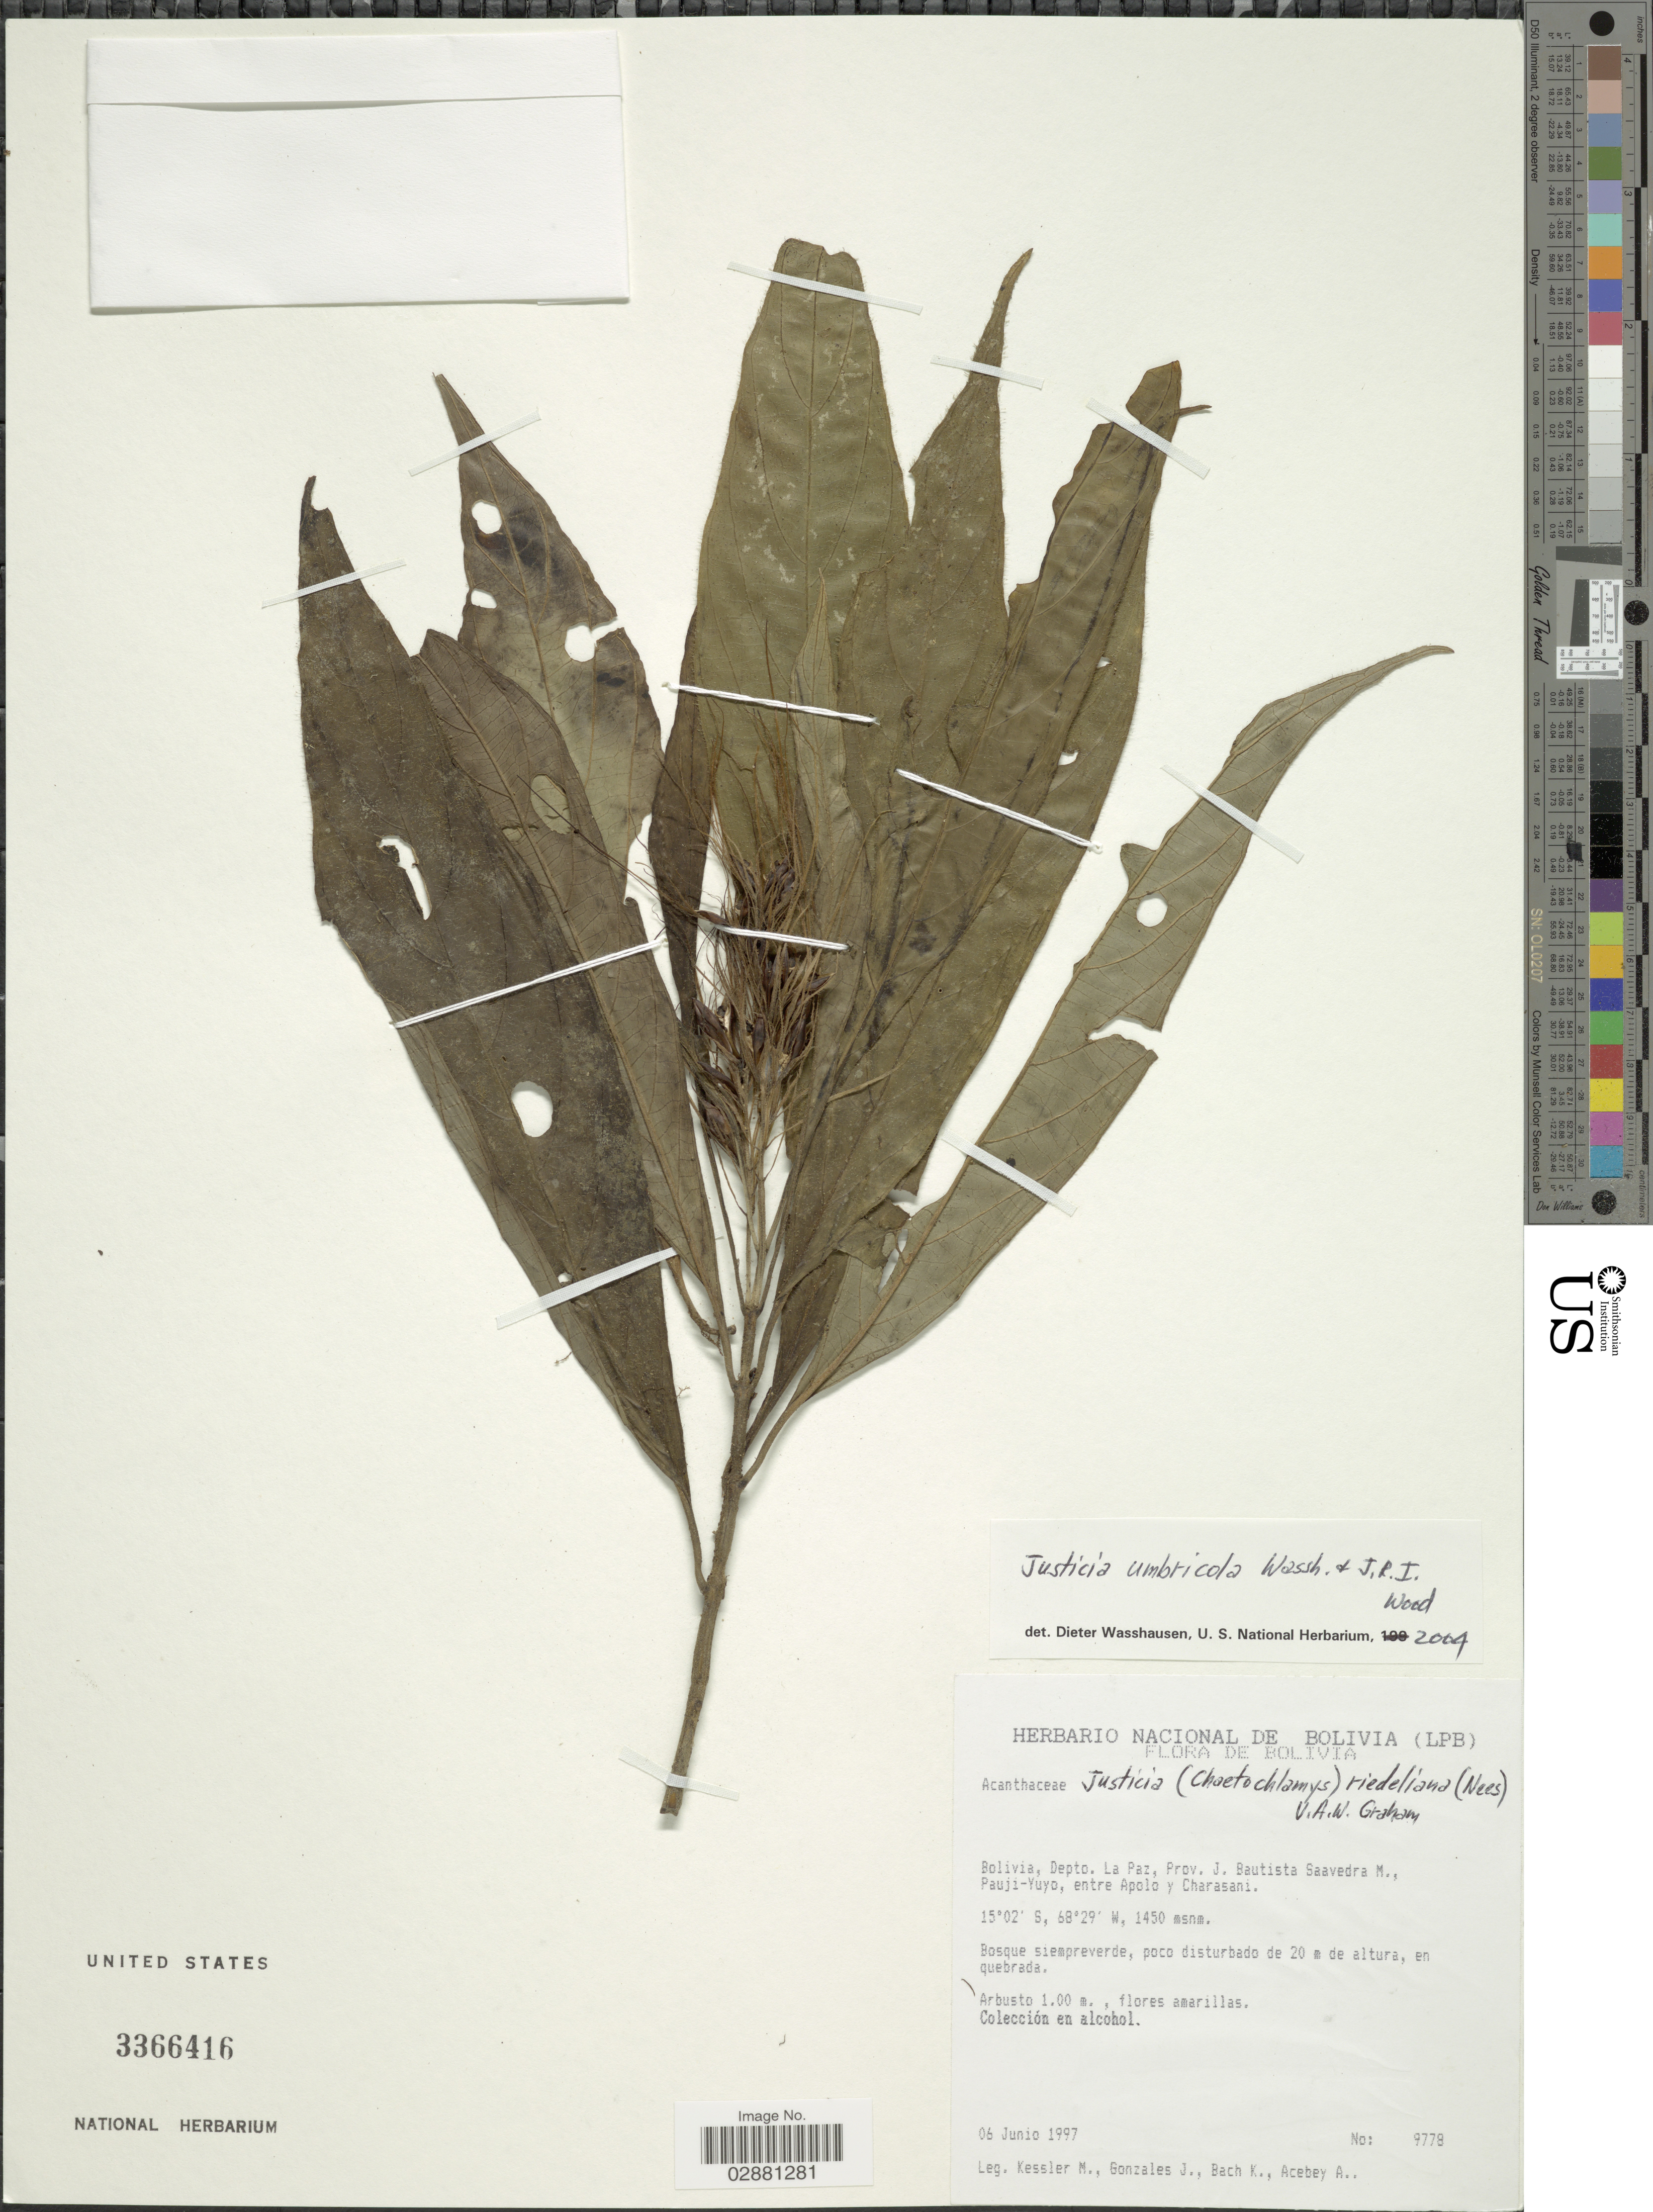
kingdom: Plantae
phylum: Tracheophyta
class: Magnoliopsida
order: Lamiales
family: Acanthaceae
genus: Justicia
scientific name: Justicia umbricola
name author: Wassh.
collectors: M. Kessler, J. Gonzales, K. Bach & A. Acebey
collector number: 9778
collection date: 1997-06-06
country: Bolivia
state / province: La Paz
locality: Depto. La Paz, prov. J. Bautista Saavedra M., Pauji-Yuyo, entre Apolo y Charasani.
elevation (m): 1450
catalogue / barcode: US 3366416